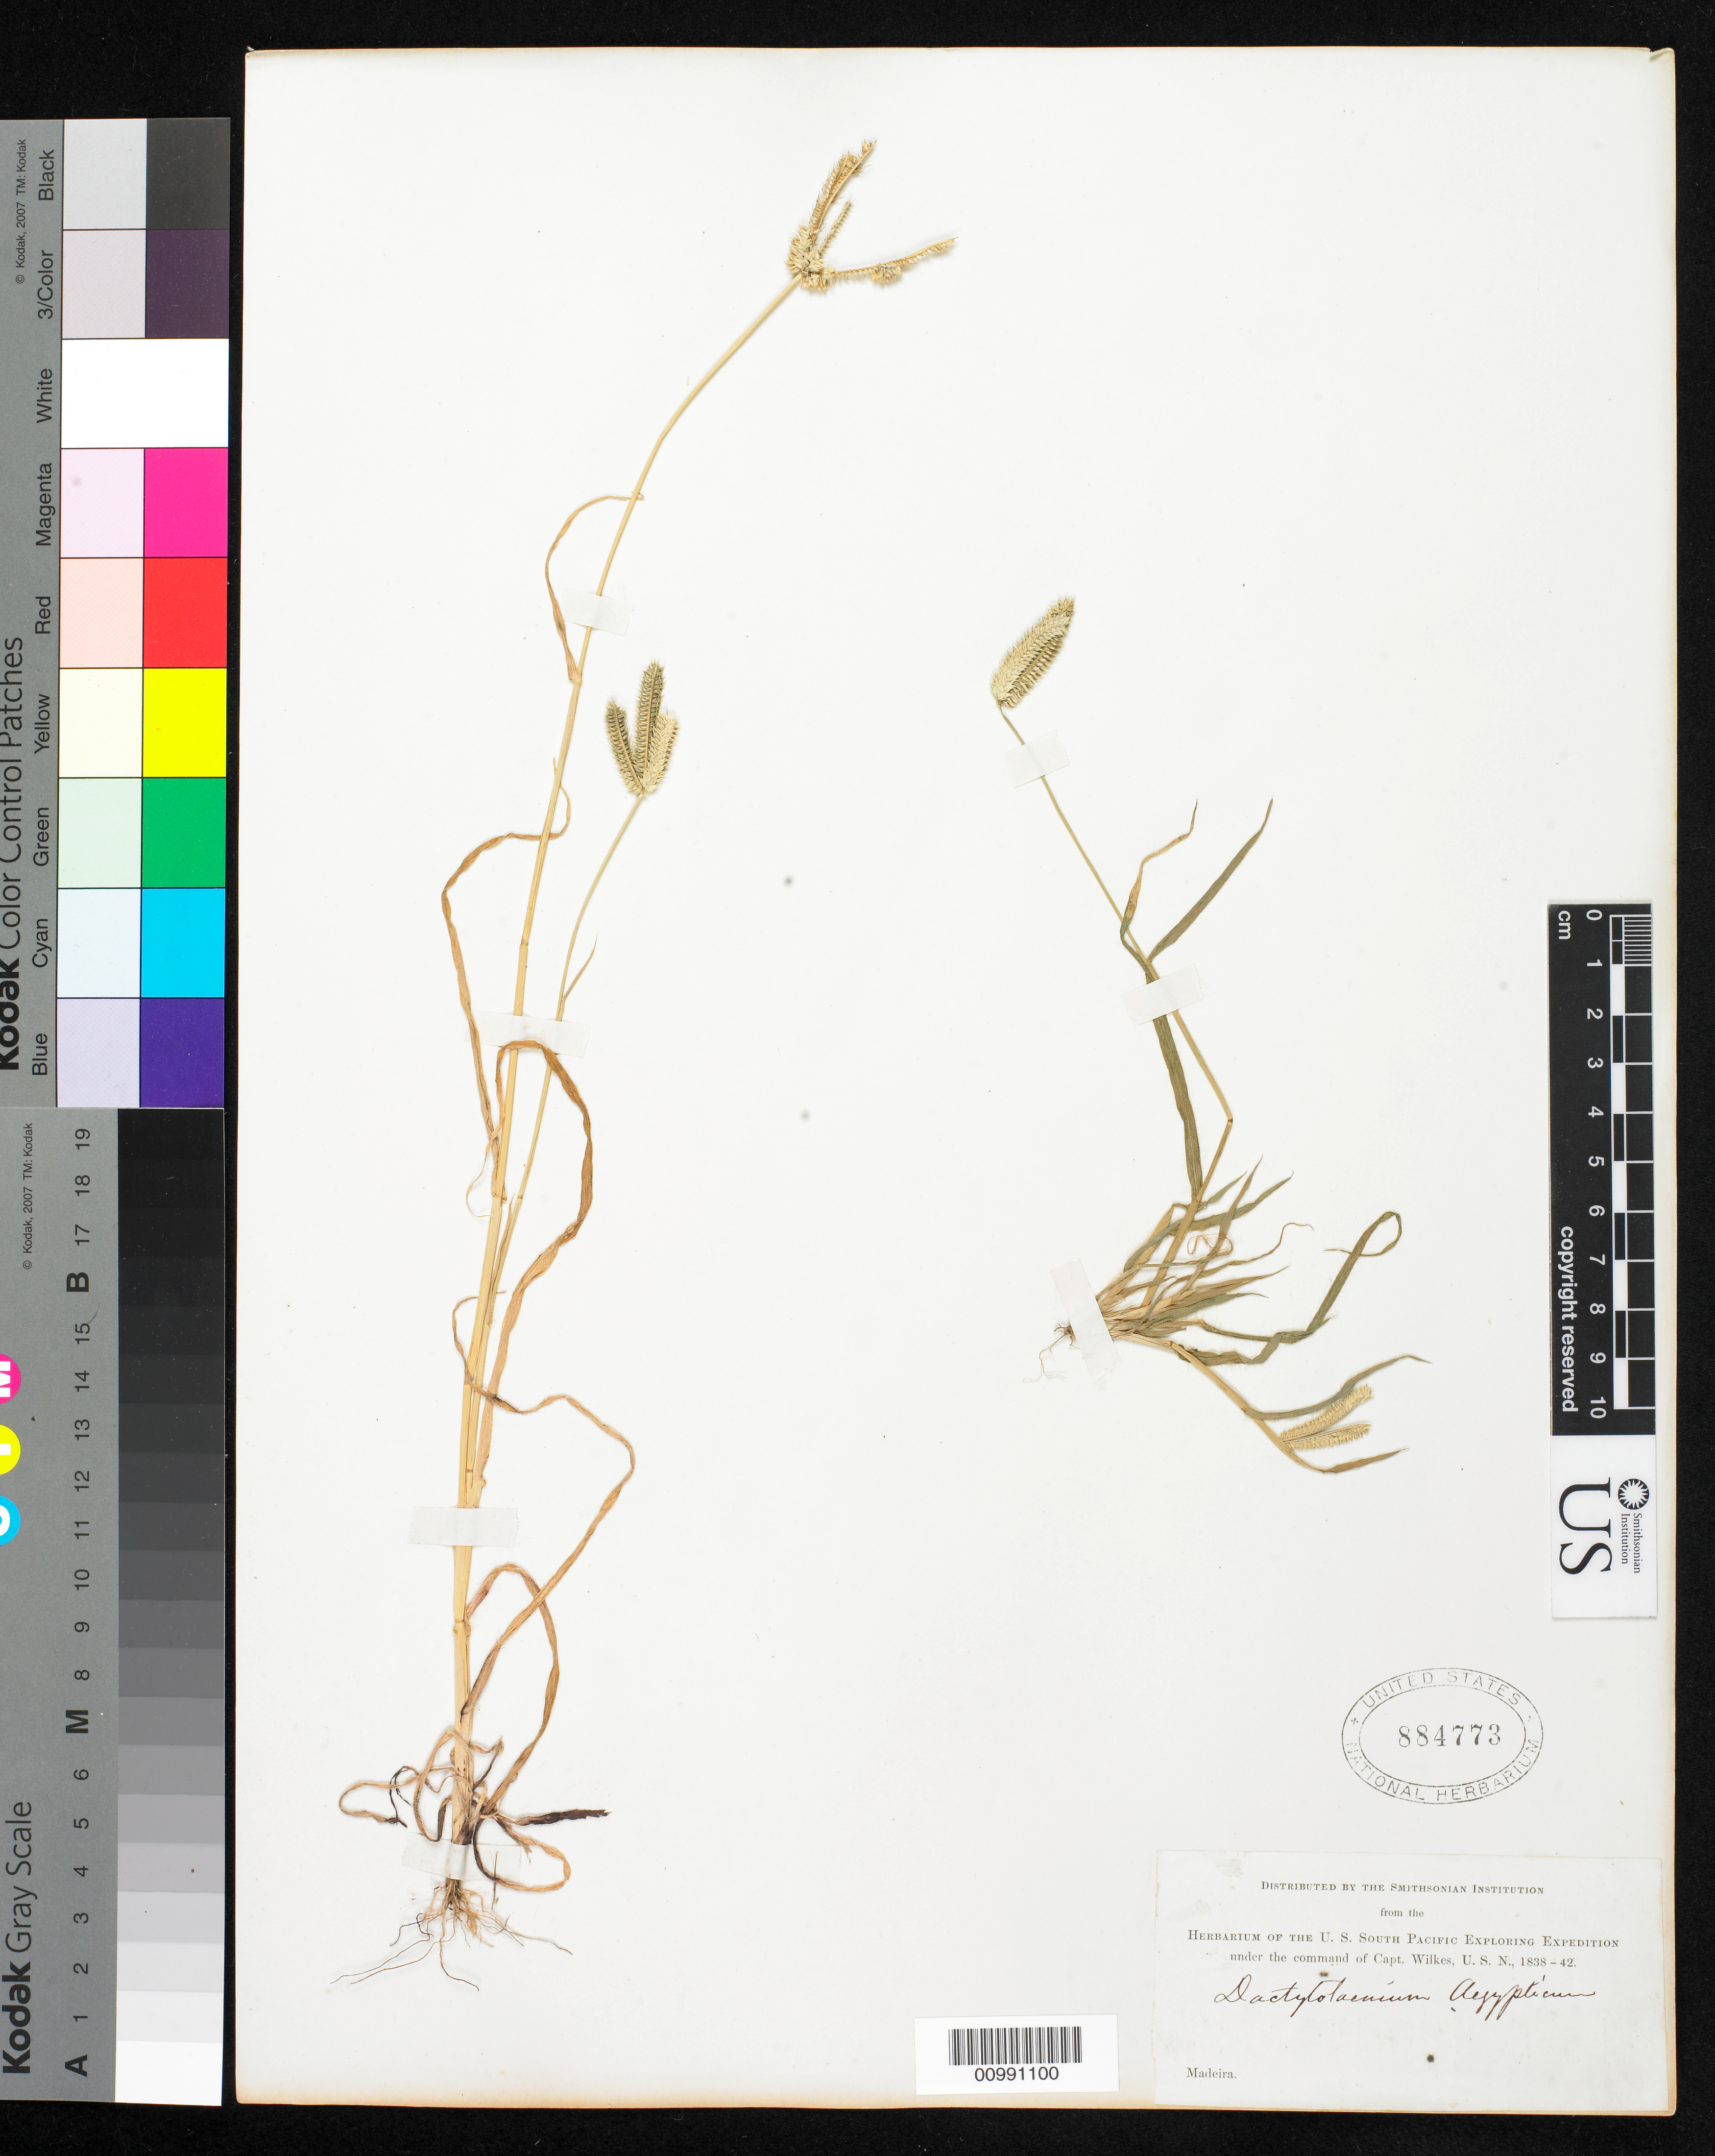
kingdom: Plantae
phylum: Tracheophyta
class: Liliopsida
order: Poales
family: Poaceae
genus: Dactyloctenium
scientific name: Dactyloctenium aegyptium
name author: (L.) Willd.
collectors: Wilkes Explor. Exped.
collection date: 1838/1842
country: Portugal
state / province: Madeira (Aut. Reg.)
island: Madeira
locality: Funchal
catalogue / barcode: US 884773